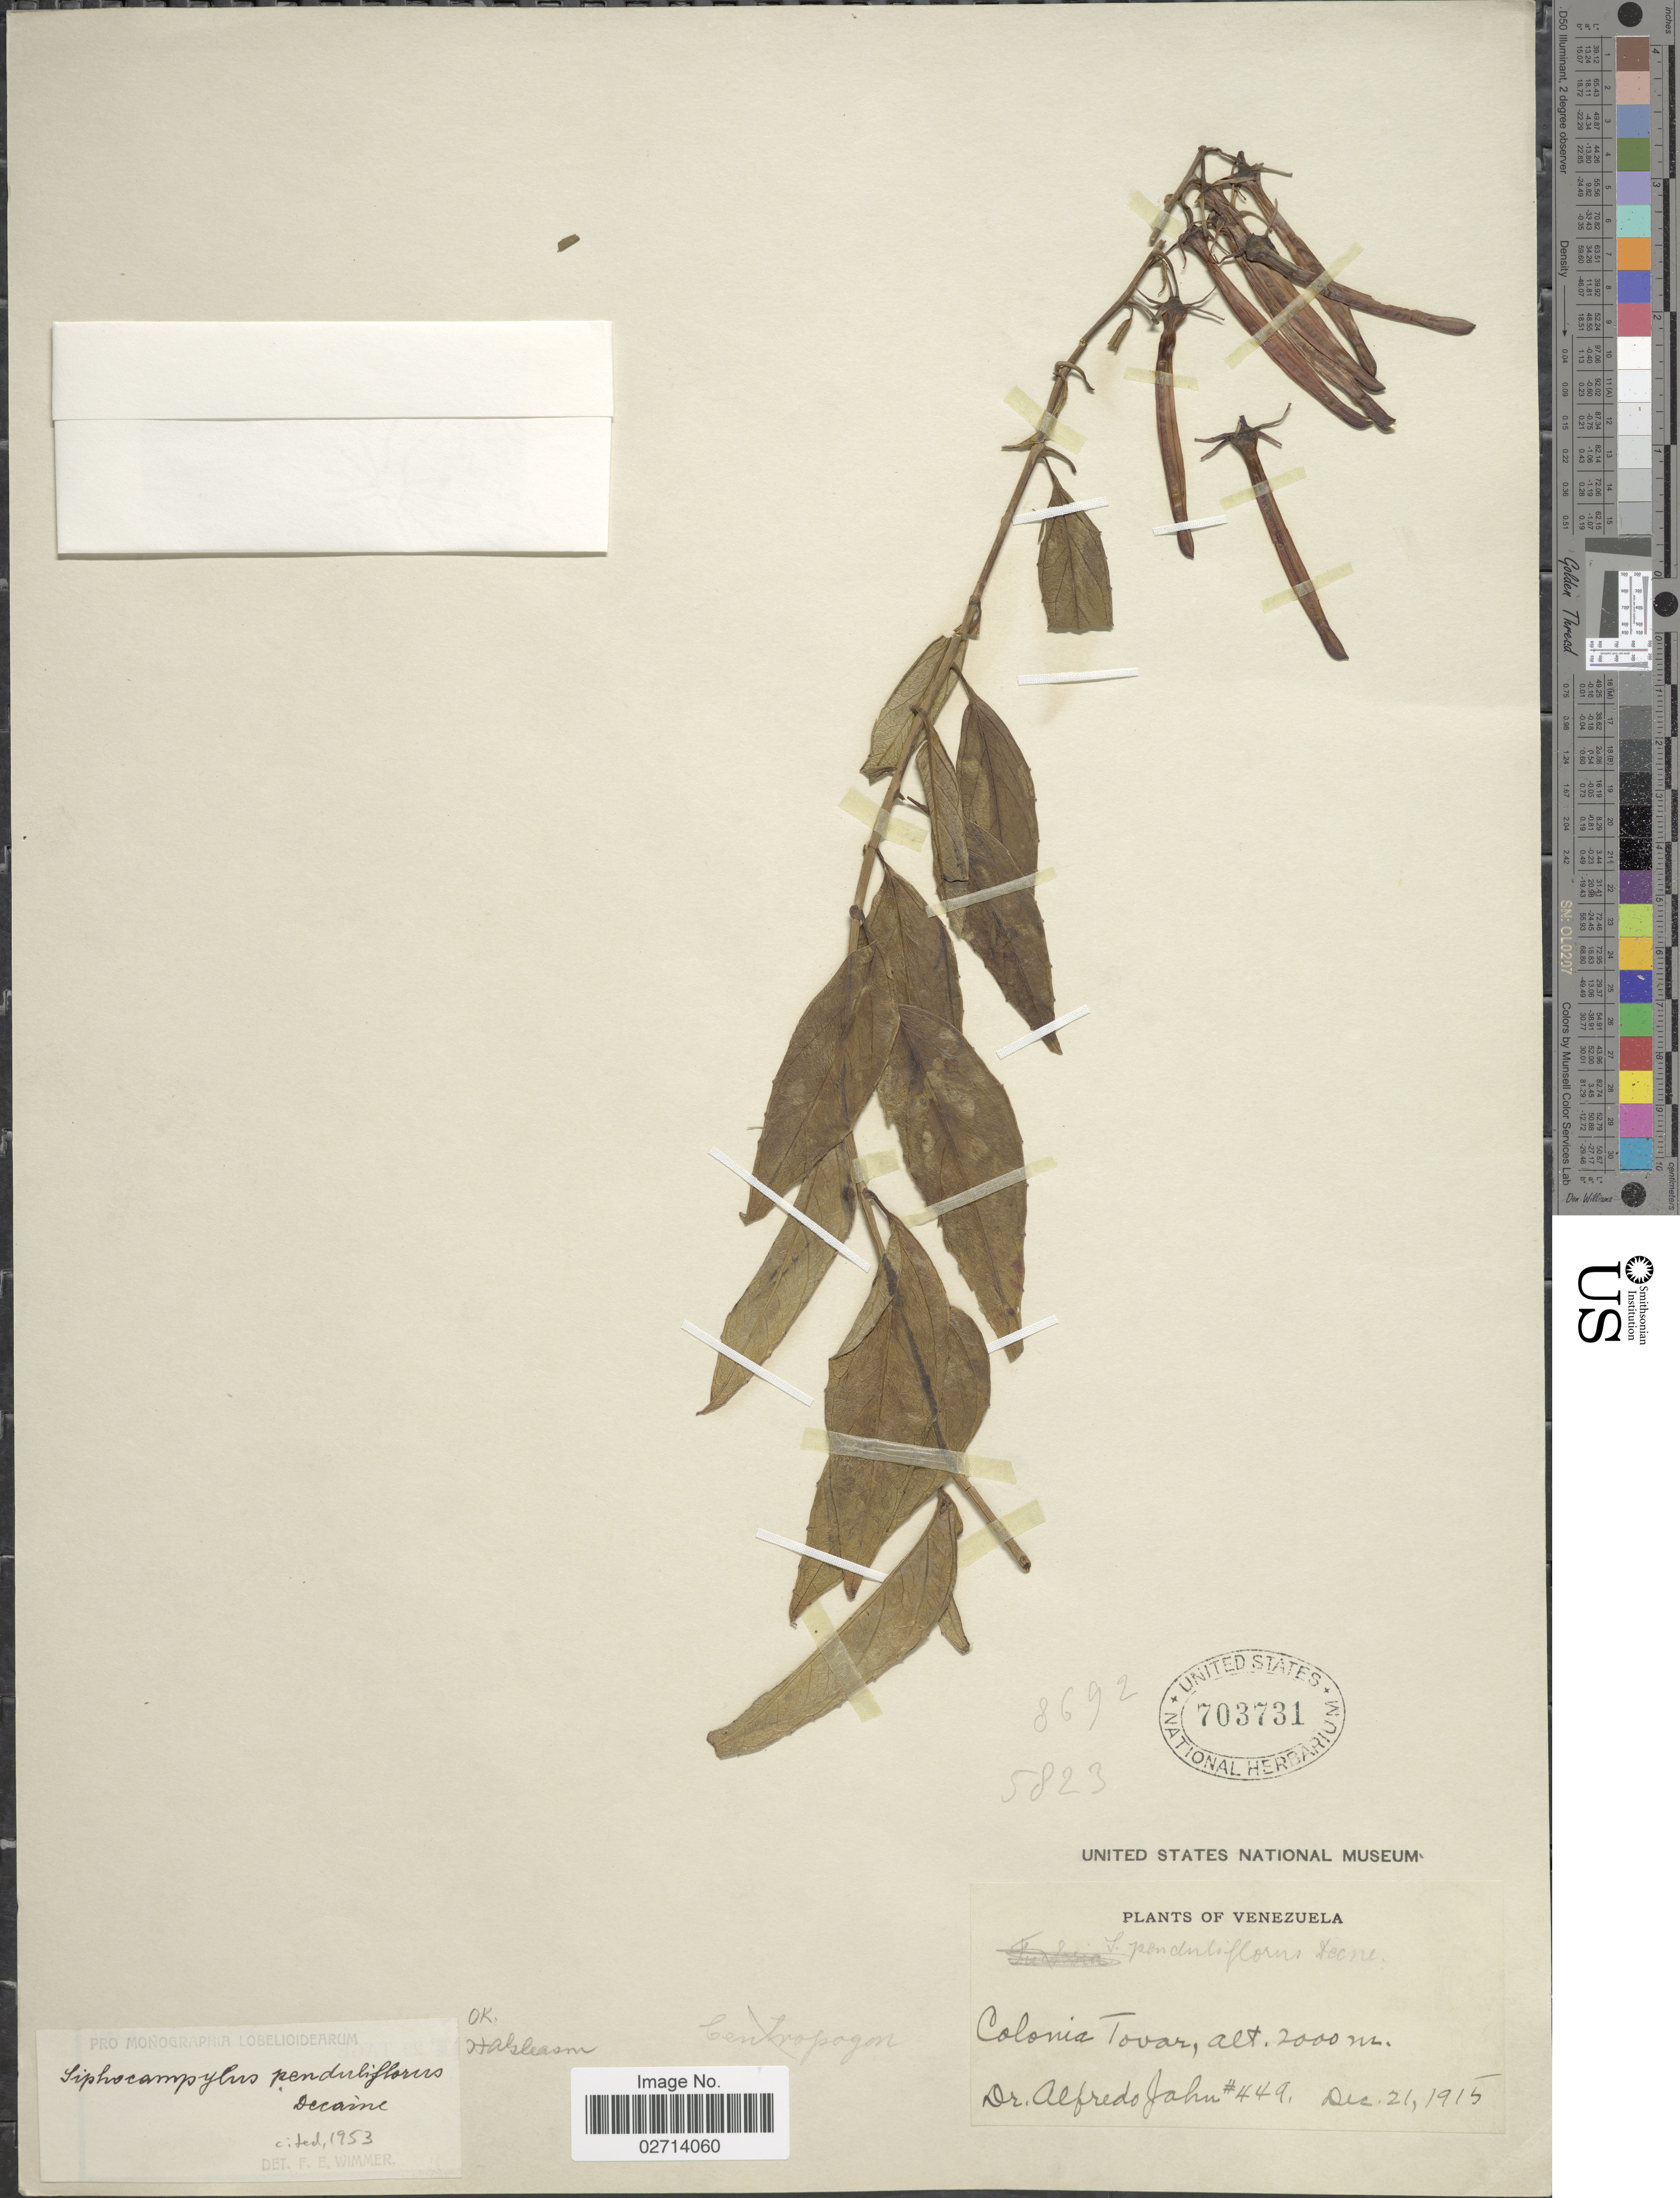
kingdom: Plantae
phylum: Tracheophyta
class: Magnoliopsida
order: Asterales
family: Campanulaceae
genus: Siphocampylus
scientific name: Siphocampylus penduliflorus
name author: Decne. ex Planch.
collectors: A. Jahn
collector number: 449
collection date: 1915-12-21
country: Venezuela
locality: Colonia Tovar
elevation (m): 2000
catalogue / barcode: US 703731